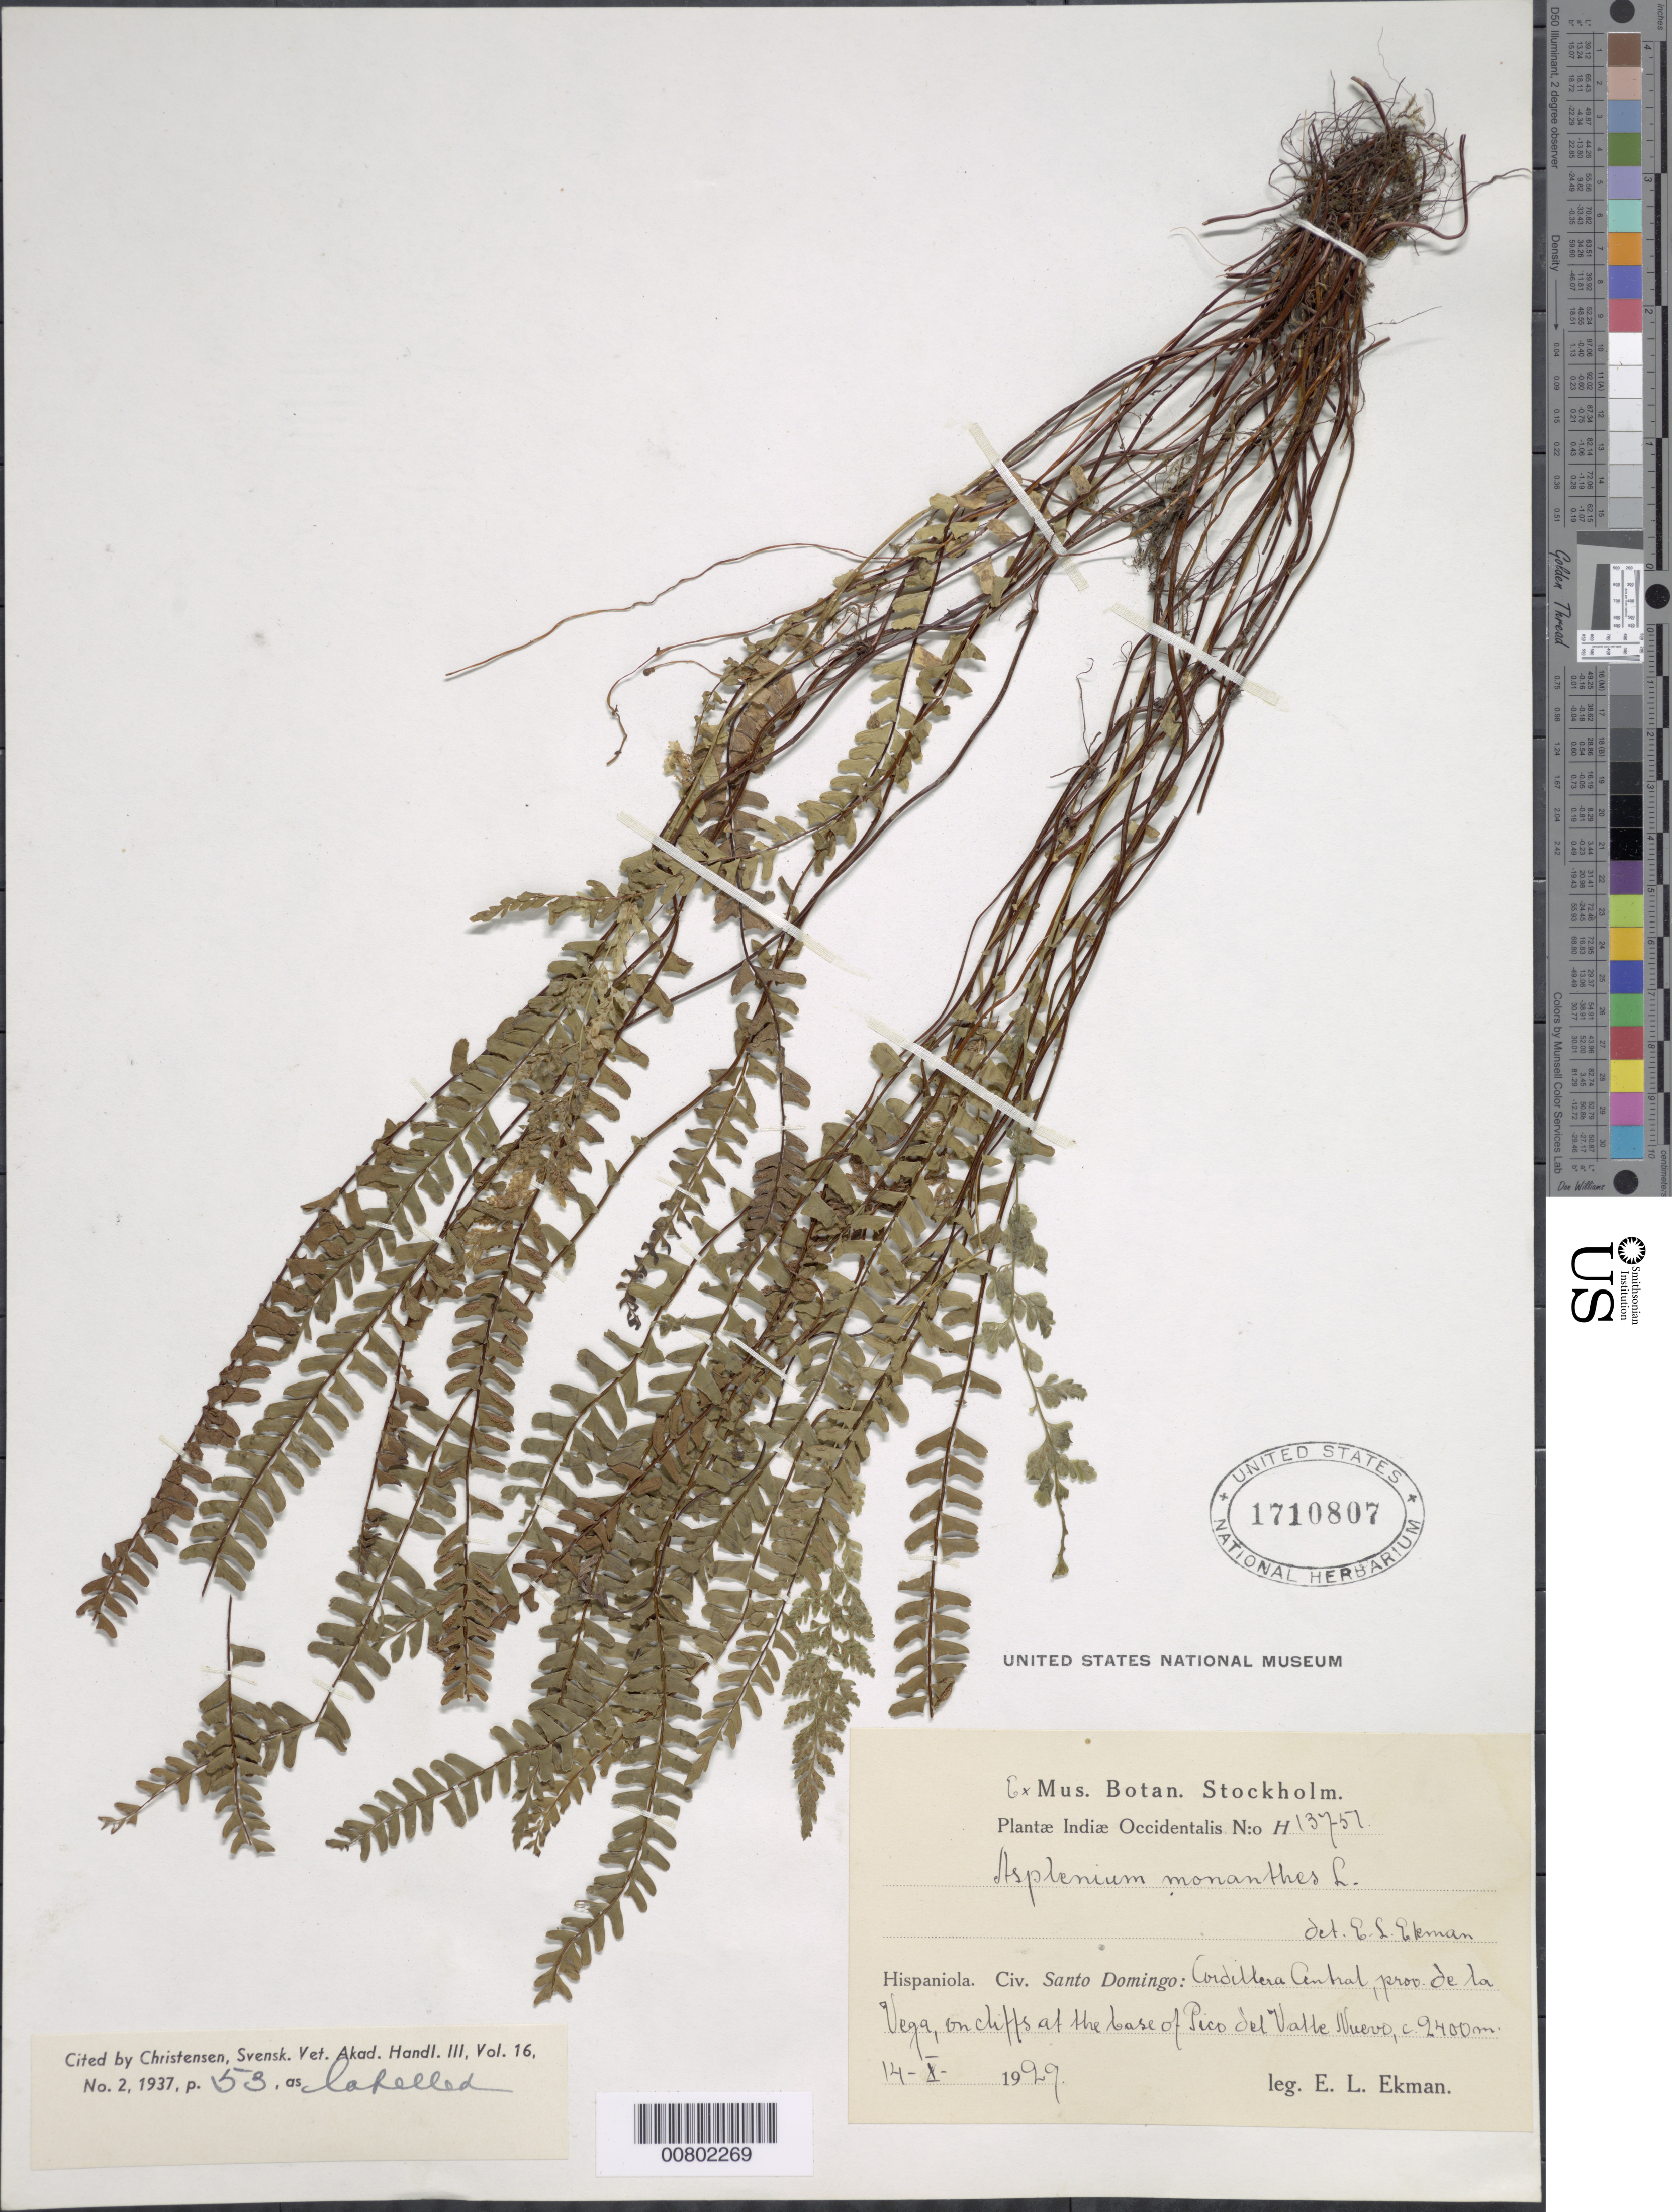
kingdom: Plantae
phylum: Tracheophyta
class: Polypodiopsida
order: Polypodiales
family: Aspleniaceae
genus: Asplenium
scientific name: Asplenium monanthes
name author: L.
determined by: Christensen, C. F. A.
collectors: E. L. Ekman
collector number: H 13751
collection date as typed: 14 Oct 1929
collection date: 1929-10-14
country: Dominican Republic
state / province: La Vega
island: Hispaniola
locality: Cordillera Central, base of Pico del Valle Nuevo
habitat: Cliffs at base of pico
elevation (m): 2400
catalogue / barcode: US 1710807